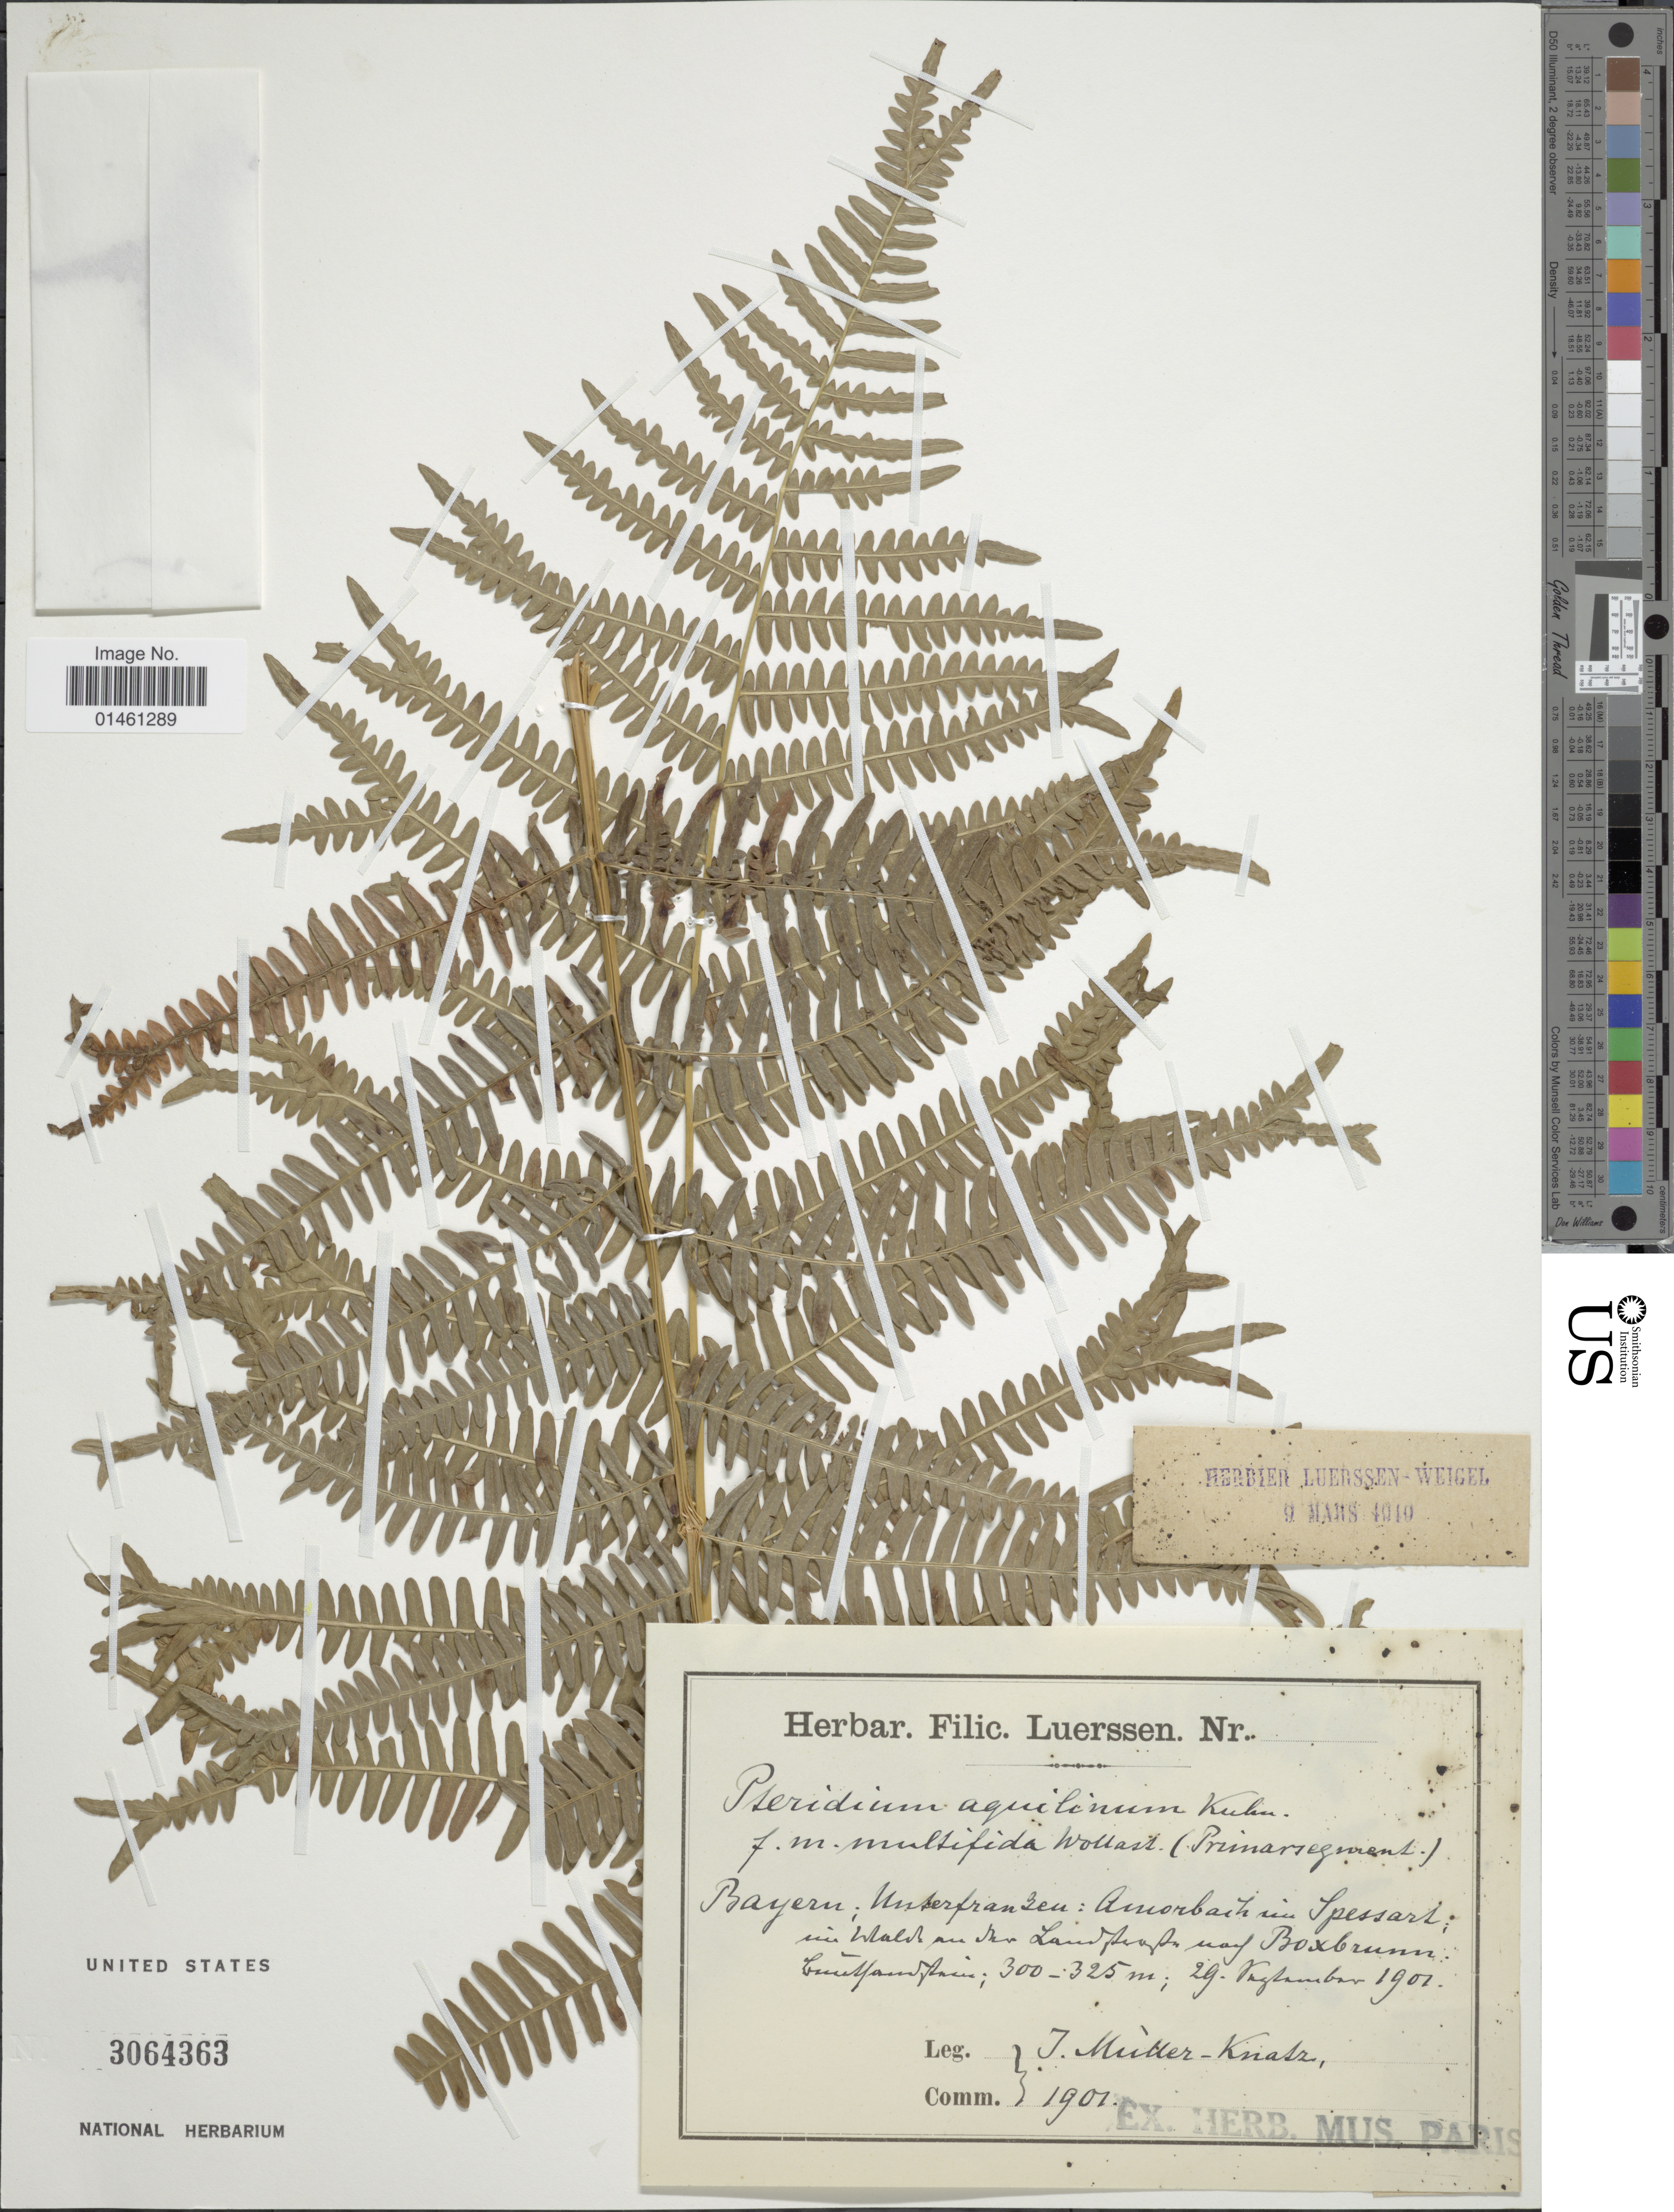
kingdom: Plantae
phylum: Tracheophyta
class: Polypodiopsida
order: Polypodiales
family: Dennstaedtiaceae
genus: Pteridium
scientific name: Pteridium aquilinum var. typicum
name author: R.M. Tryon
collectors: J. Müller-Knatz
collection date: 1901-11-29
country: Germany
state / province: Bayern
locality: Bayern, unterfranken: Amorbach im Spessart: [illegible text]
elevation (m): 300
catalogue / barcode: US 3064363